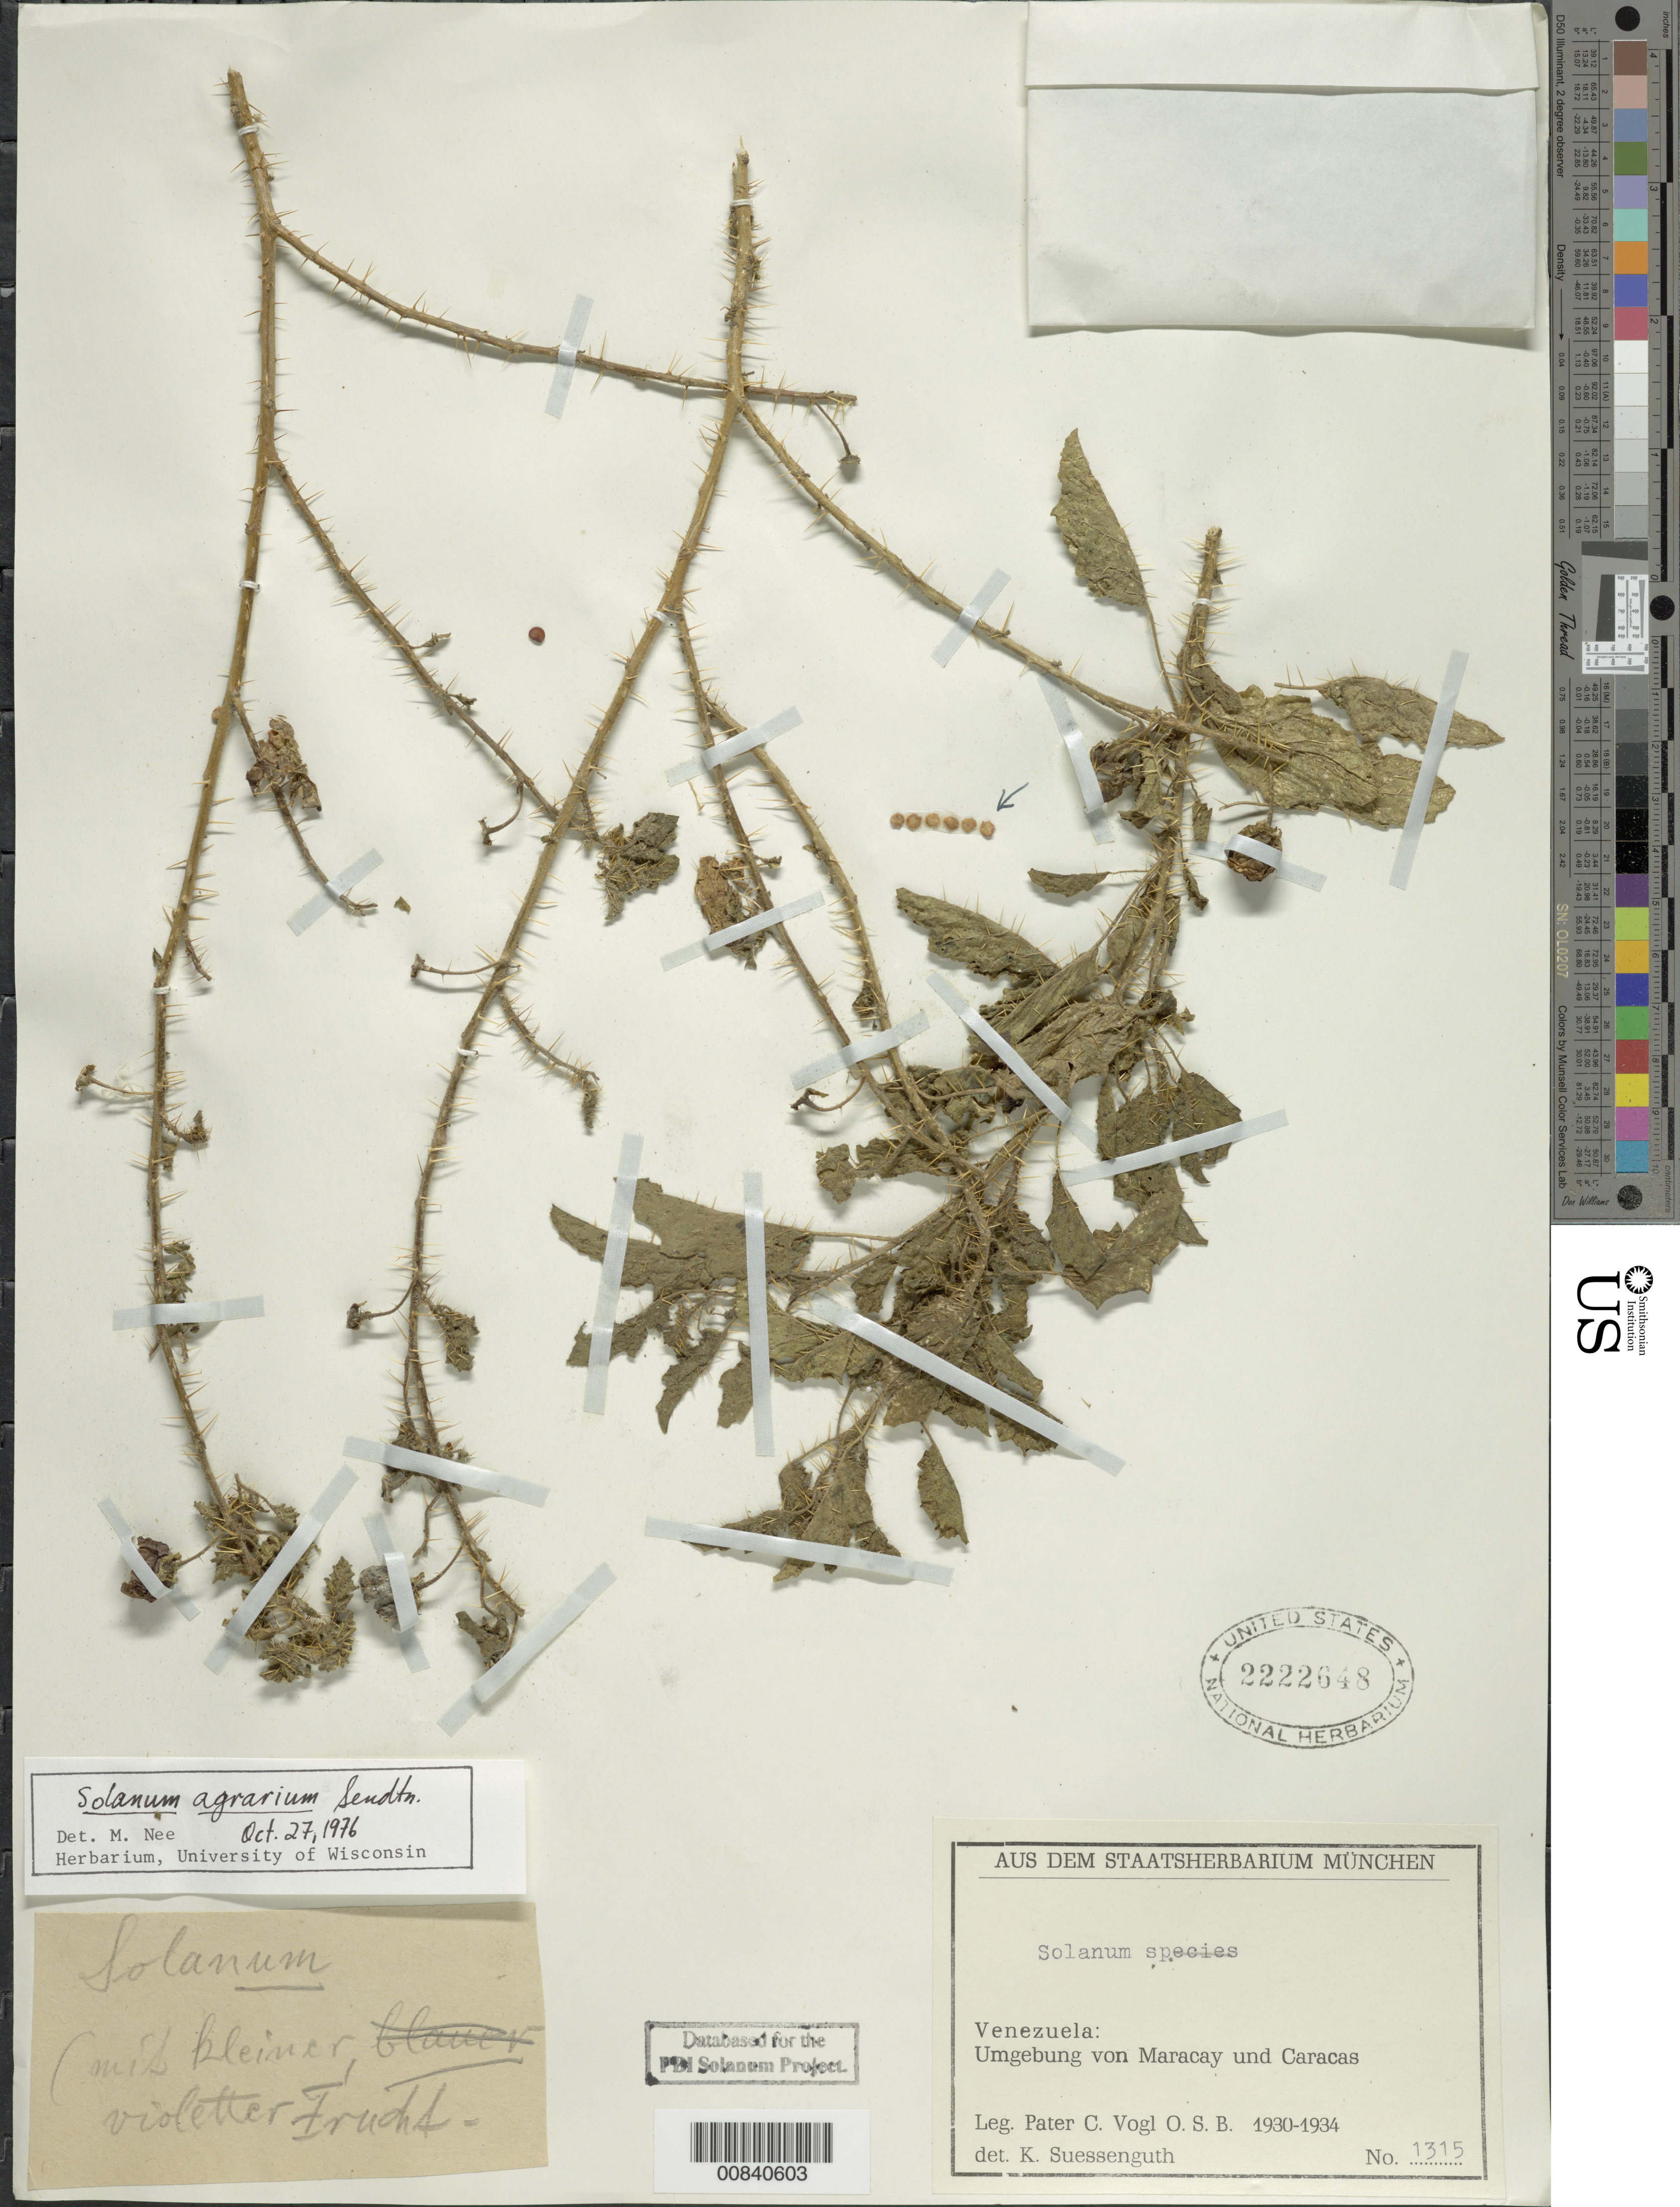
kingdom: Plantae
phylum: Tracheophyta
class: Magnoliopsida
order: Solanales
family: Solanaceae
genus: Solanum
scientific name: Solanum agrarium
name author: Sendtn.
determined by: Nee, Michael H.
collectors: P. C. Vogl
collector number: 1315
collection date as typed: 1930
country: Venezuela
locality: Umgebung von Maracay und Caracas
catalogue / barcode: US 2222648